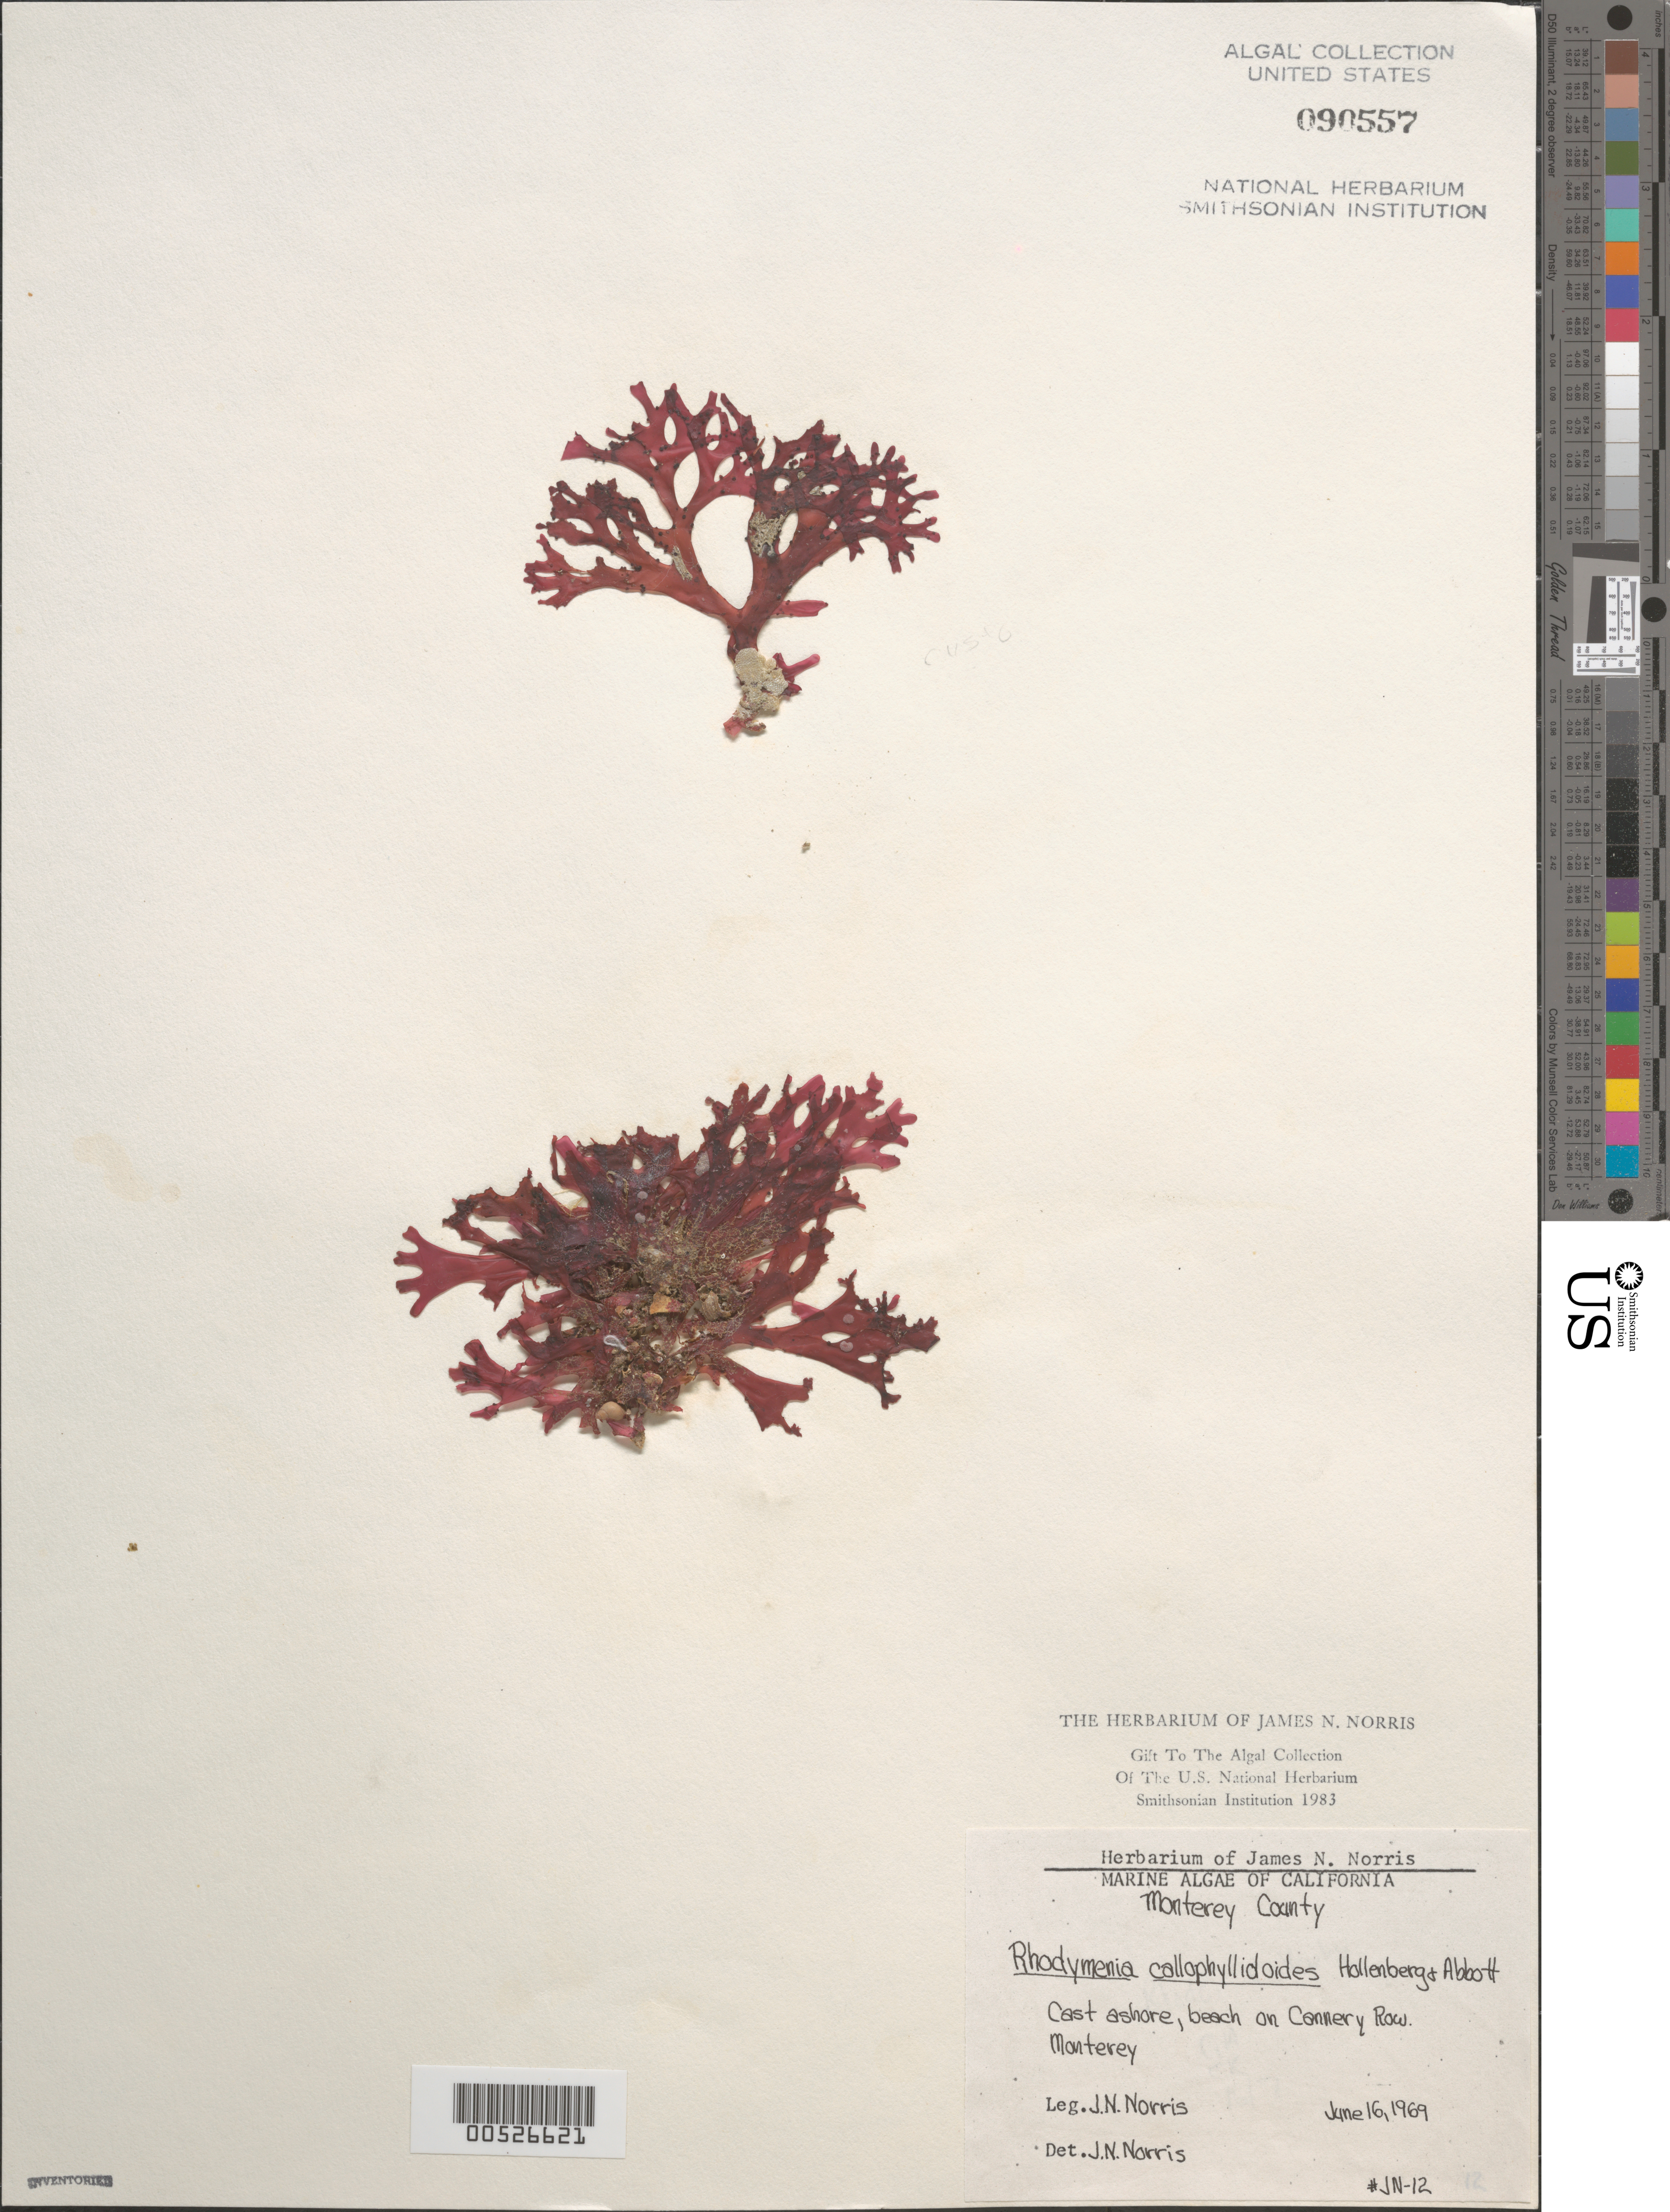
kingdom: Plantae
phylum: Rhodophyta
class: Florideophyceae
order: Rhodymeniales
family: Rhodymeniaceae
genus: Rhodymenia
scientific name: Rhodymenia callophyllidoides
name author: Hollenb. & I.A. Abbott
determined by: Norris, James N.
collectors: J. N. Norris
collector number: JN-12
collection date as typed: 16 Jun 1969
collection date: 1969-06-16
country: United States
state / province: California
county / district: Monterey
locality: Cannery Row, Monterey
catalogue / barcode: US 90557